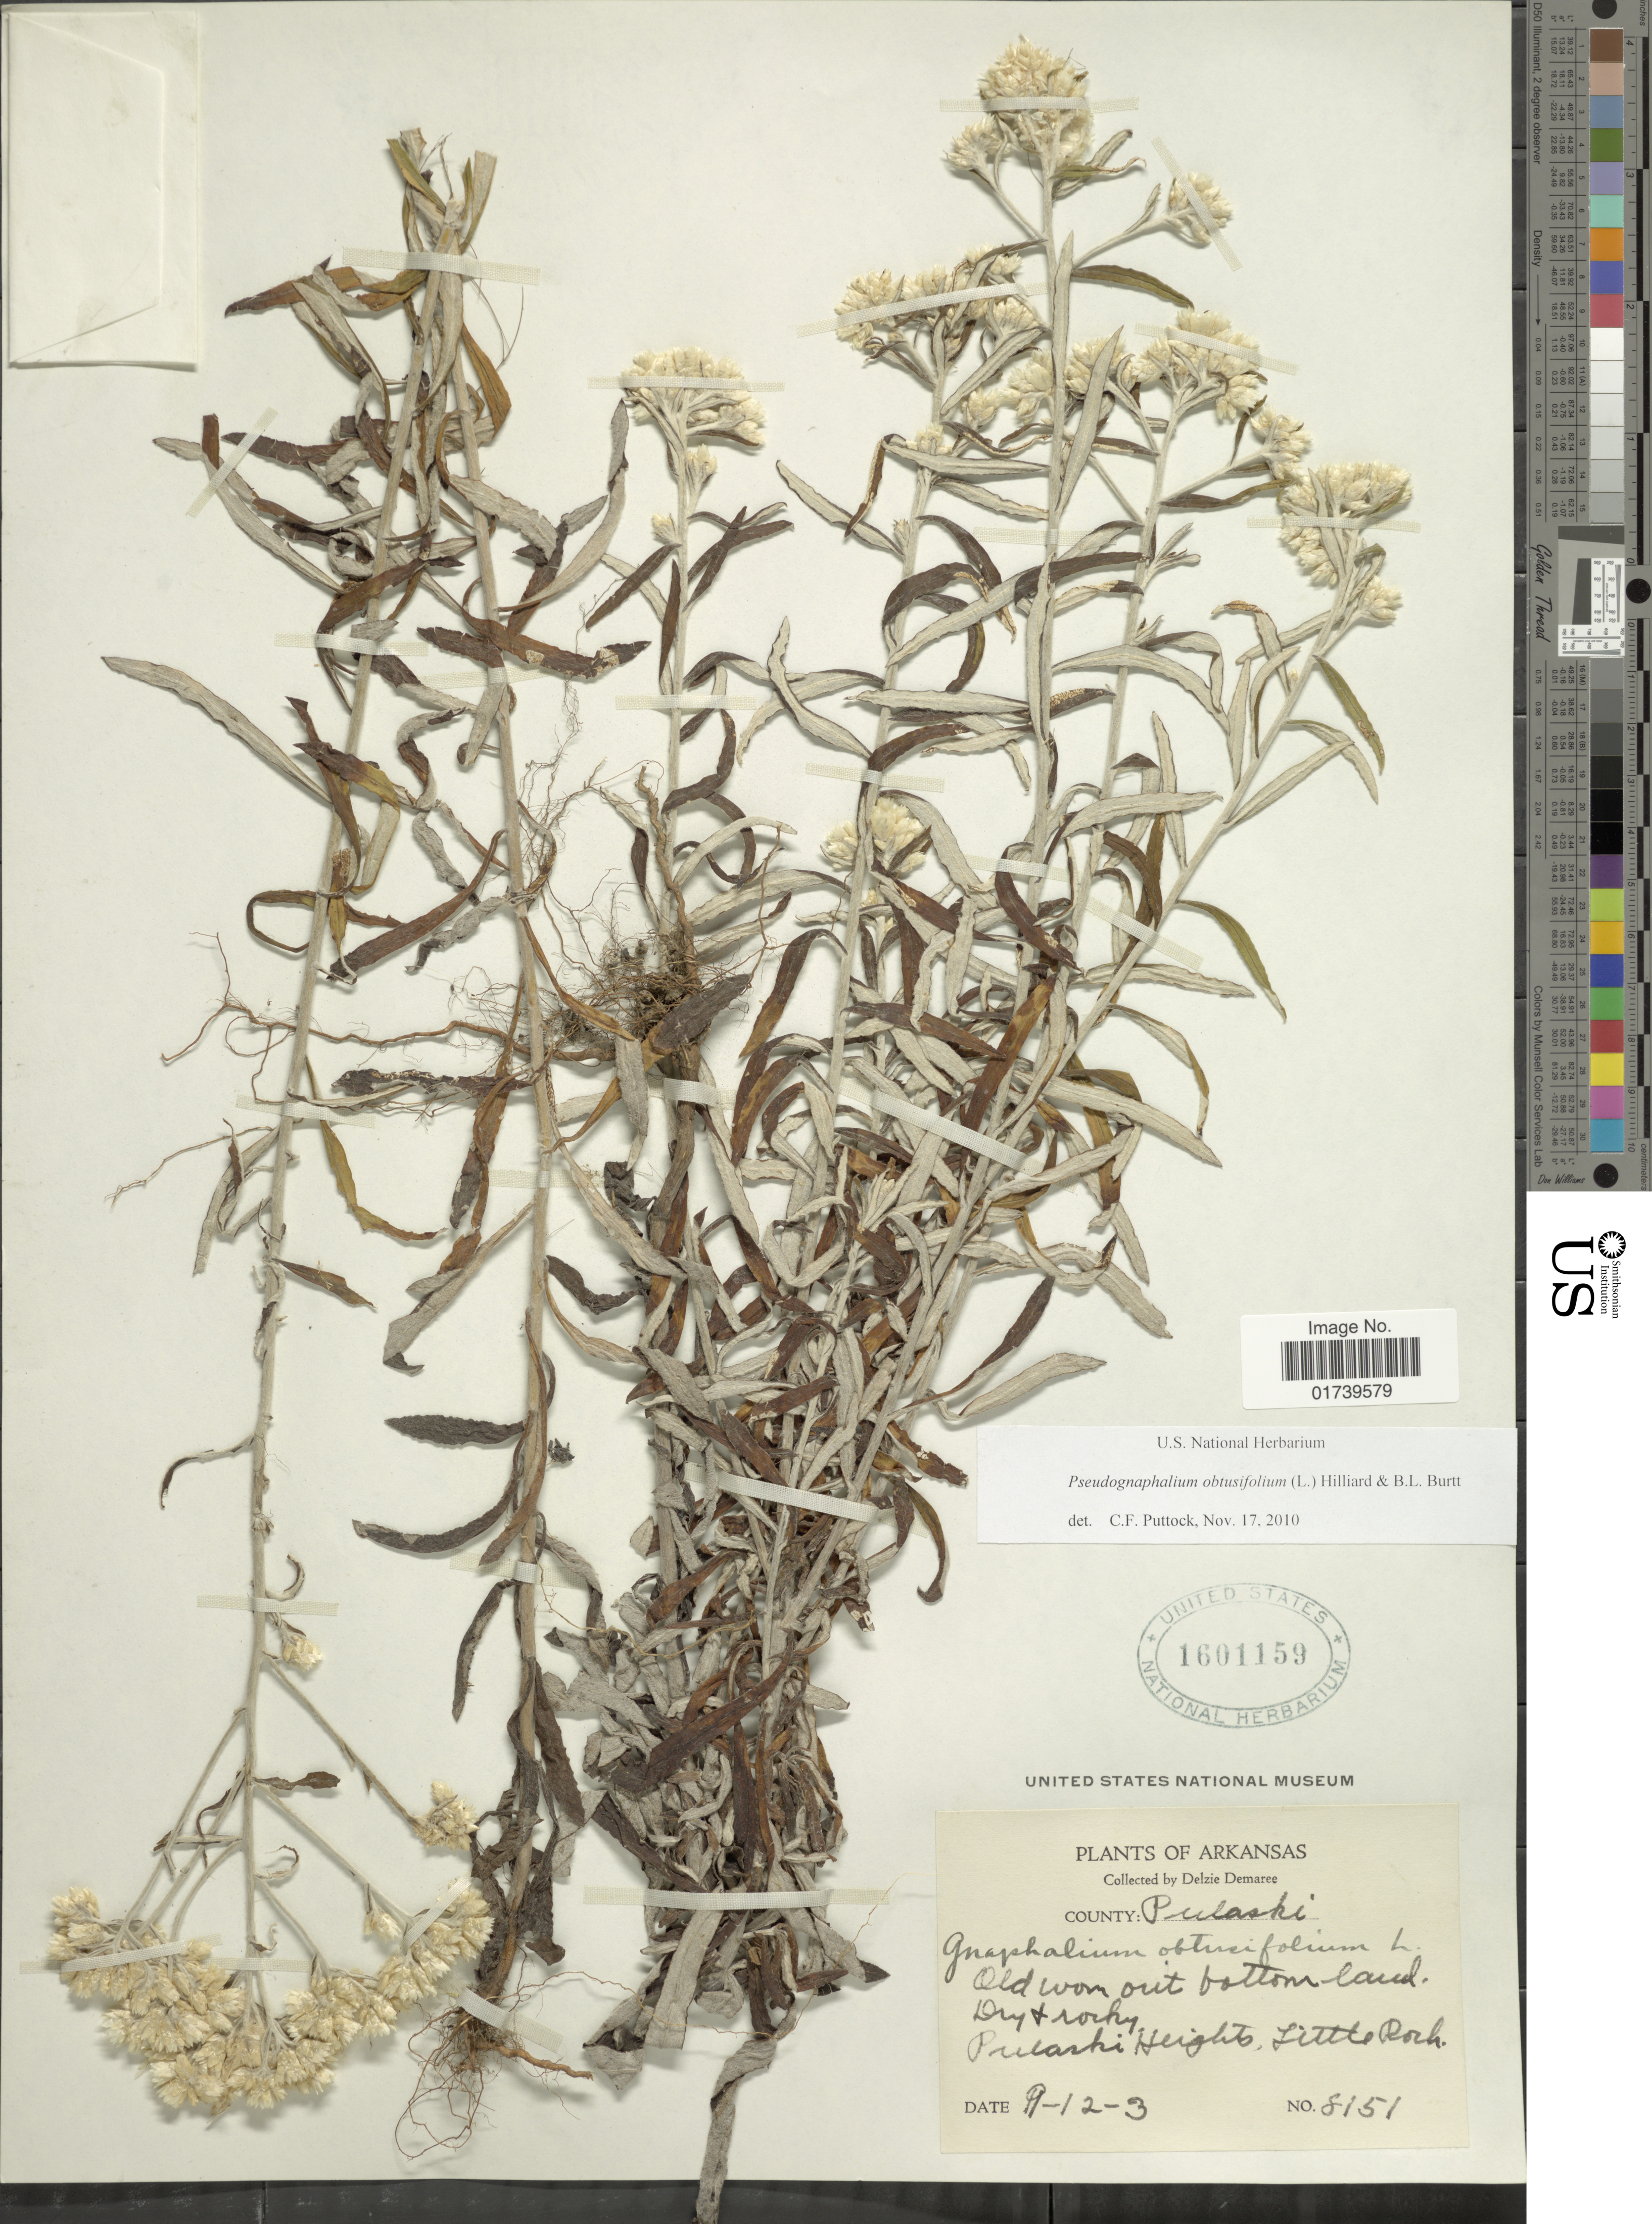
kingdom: Plantae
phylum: Tracheophyta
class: Magnoliopsida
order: Asterales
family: Asteraceae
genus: Pseudognaphalium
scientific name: Pseudognaphalium obtusifolium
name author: (L.) Hilliard & B.L. Burtt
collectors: D. Demaree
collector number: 8151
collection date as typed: Transcribed d/m/y: 12/9/3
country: United States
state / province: Arkansas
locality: County: Pulaski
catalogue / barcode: US 1601159